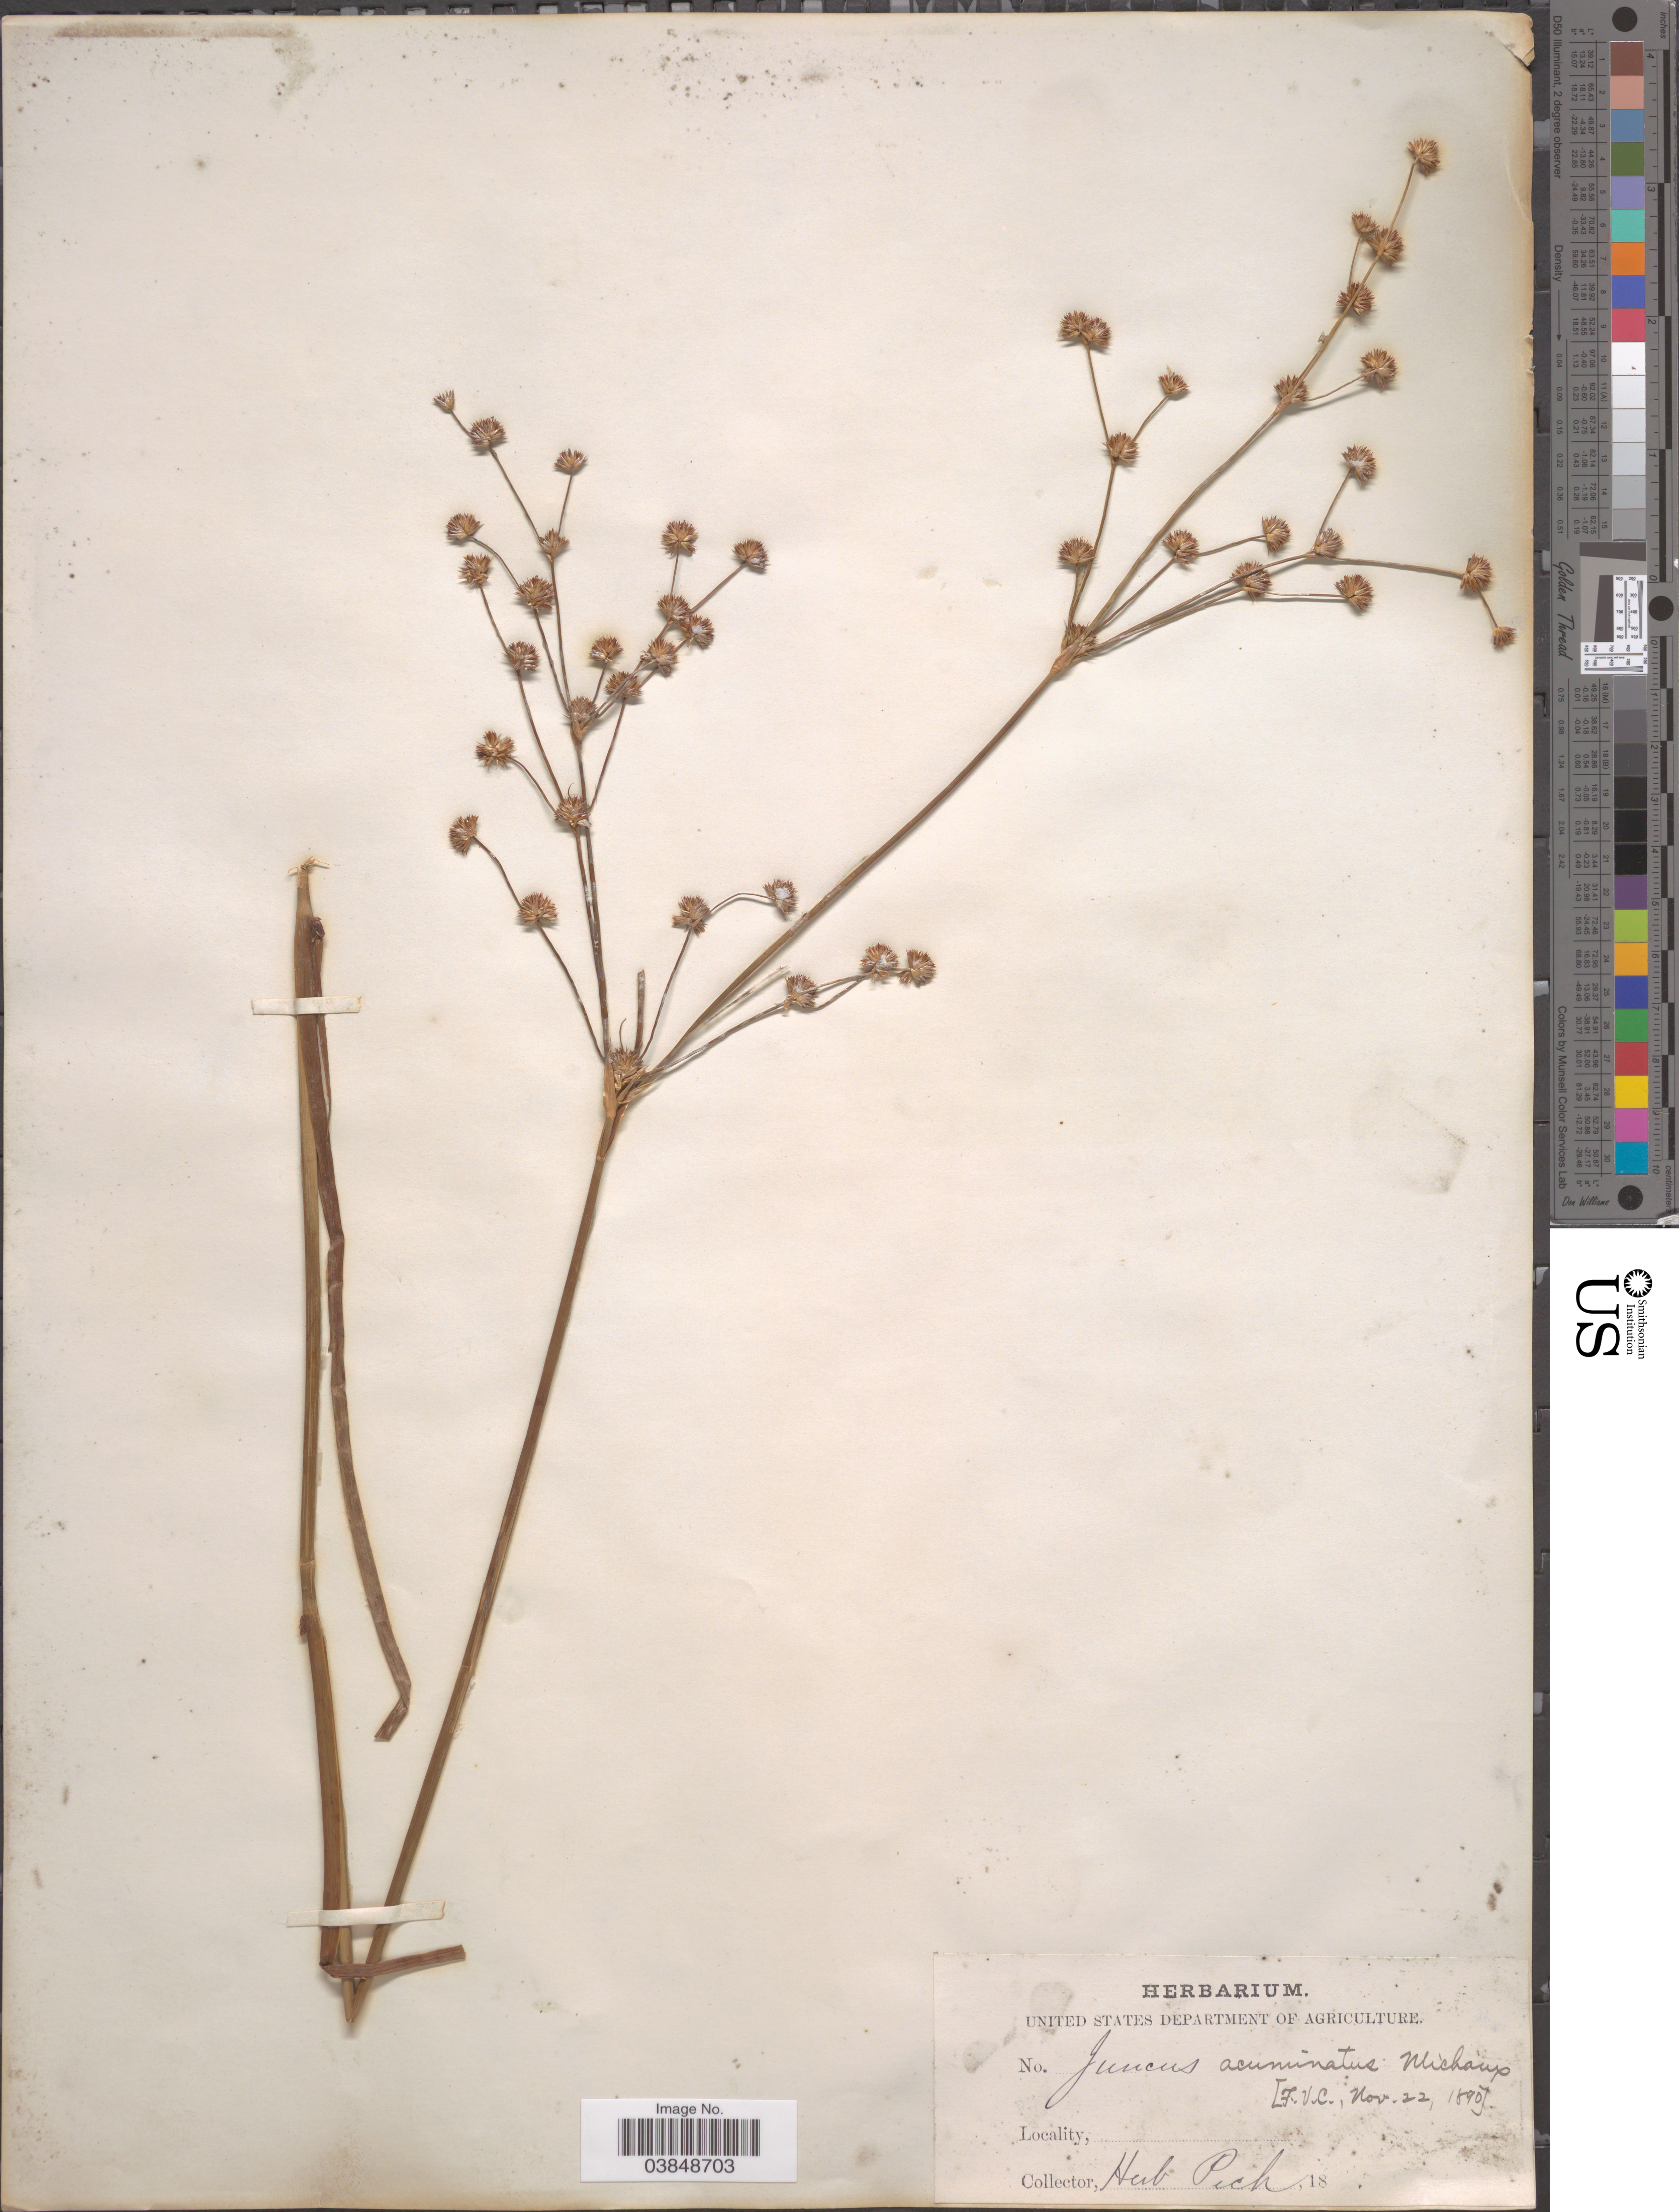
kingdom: Plantae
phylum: Tracheophyta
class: Liliopsida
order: Poales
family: Juncaceae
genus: Juncus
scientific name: Juncus acuminatus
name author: Michx.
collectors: Ex herb. Pich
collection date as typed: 18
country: United States